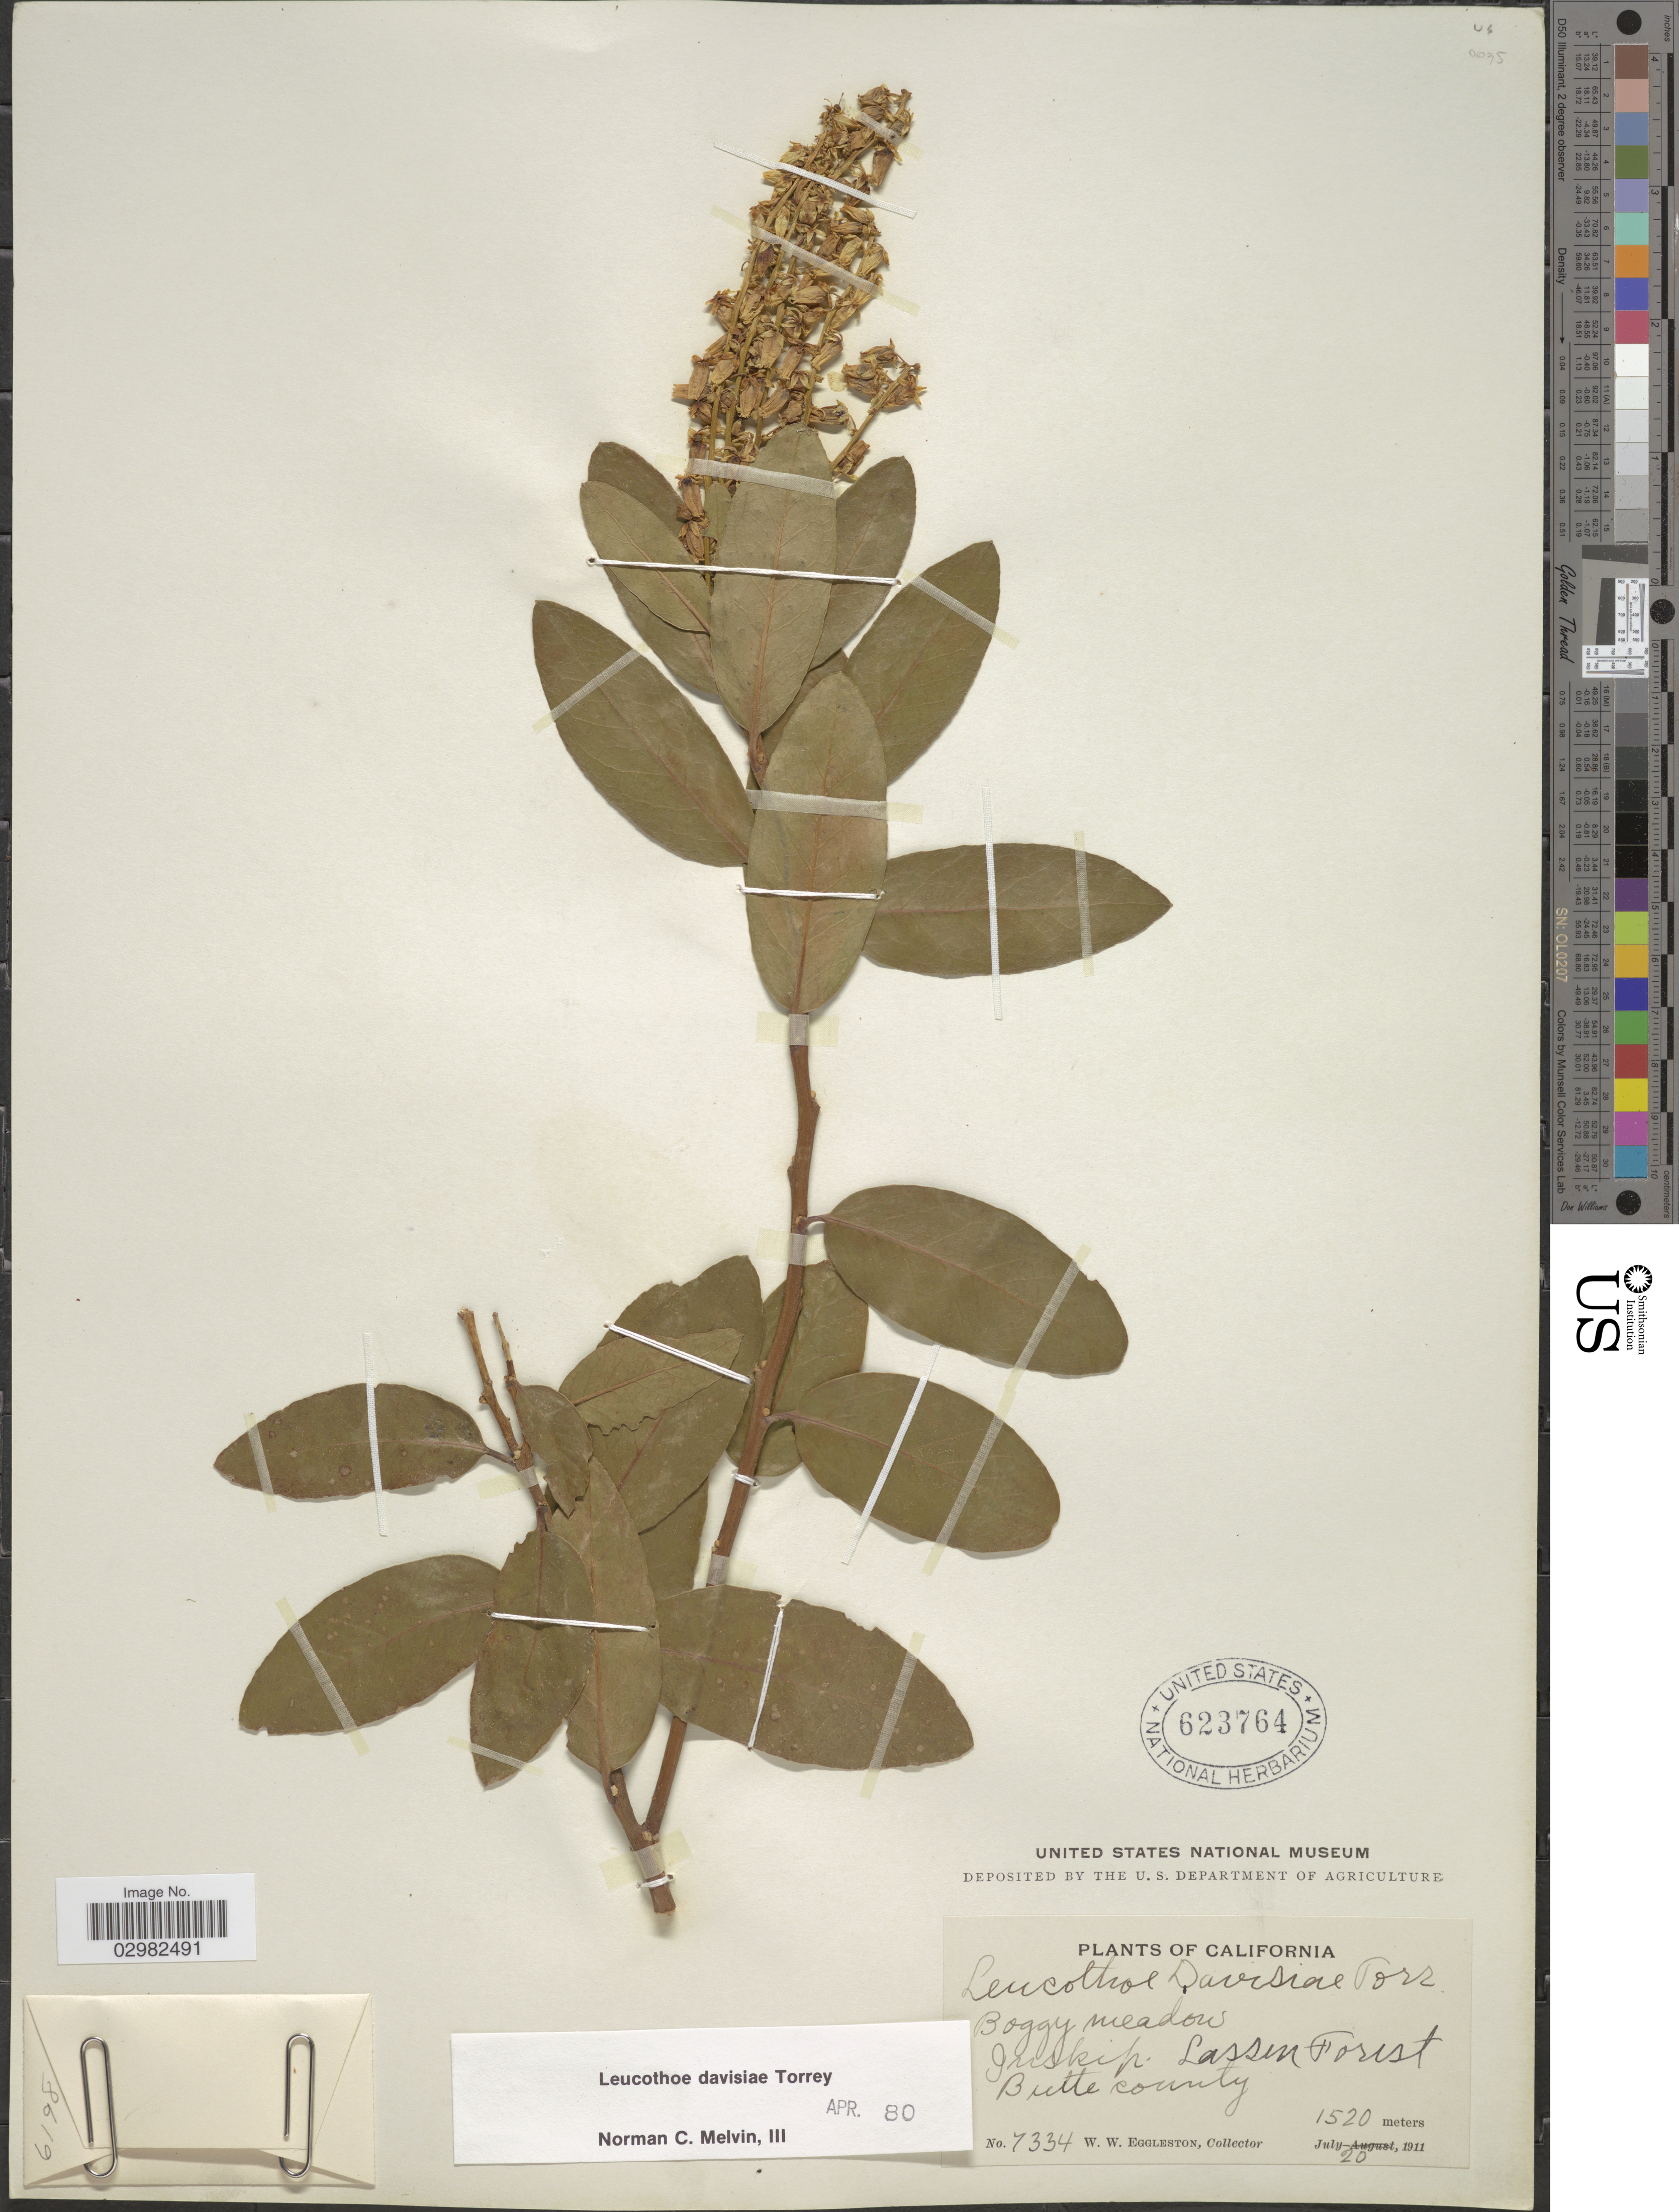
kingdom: Plantae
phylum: Tracheophyta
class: Magnoliopsida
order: Ericales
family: Ericaceae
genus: Leucothoe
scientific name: Leucothoë davisiae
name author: Torr.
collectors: W. W. Eggleston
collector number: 7334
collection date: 1911-07-20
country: United States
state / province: California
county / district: Butte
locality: Juskip, Lassen Forest, Butte County.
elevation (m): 1520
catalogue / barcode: US 623764